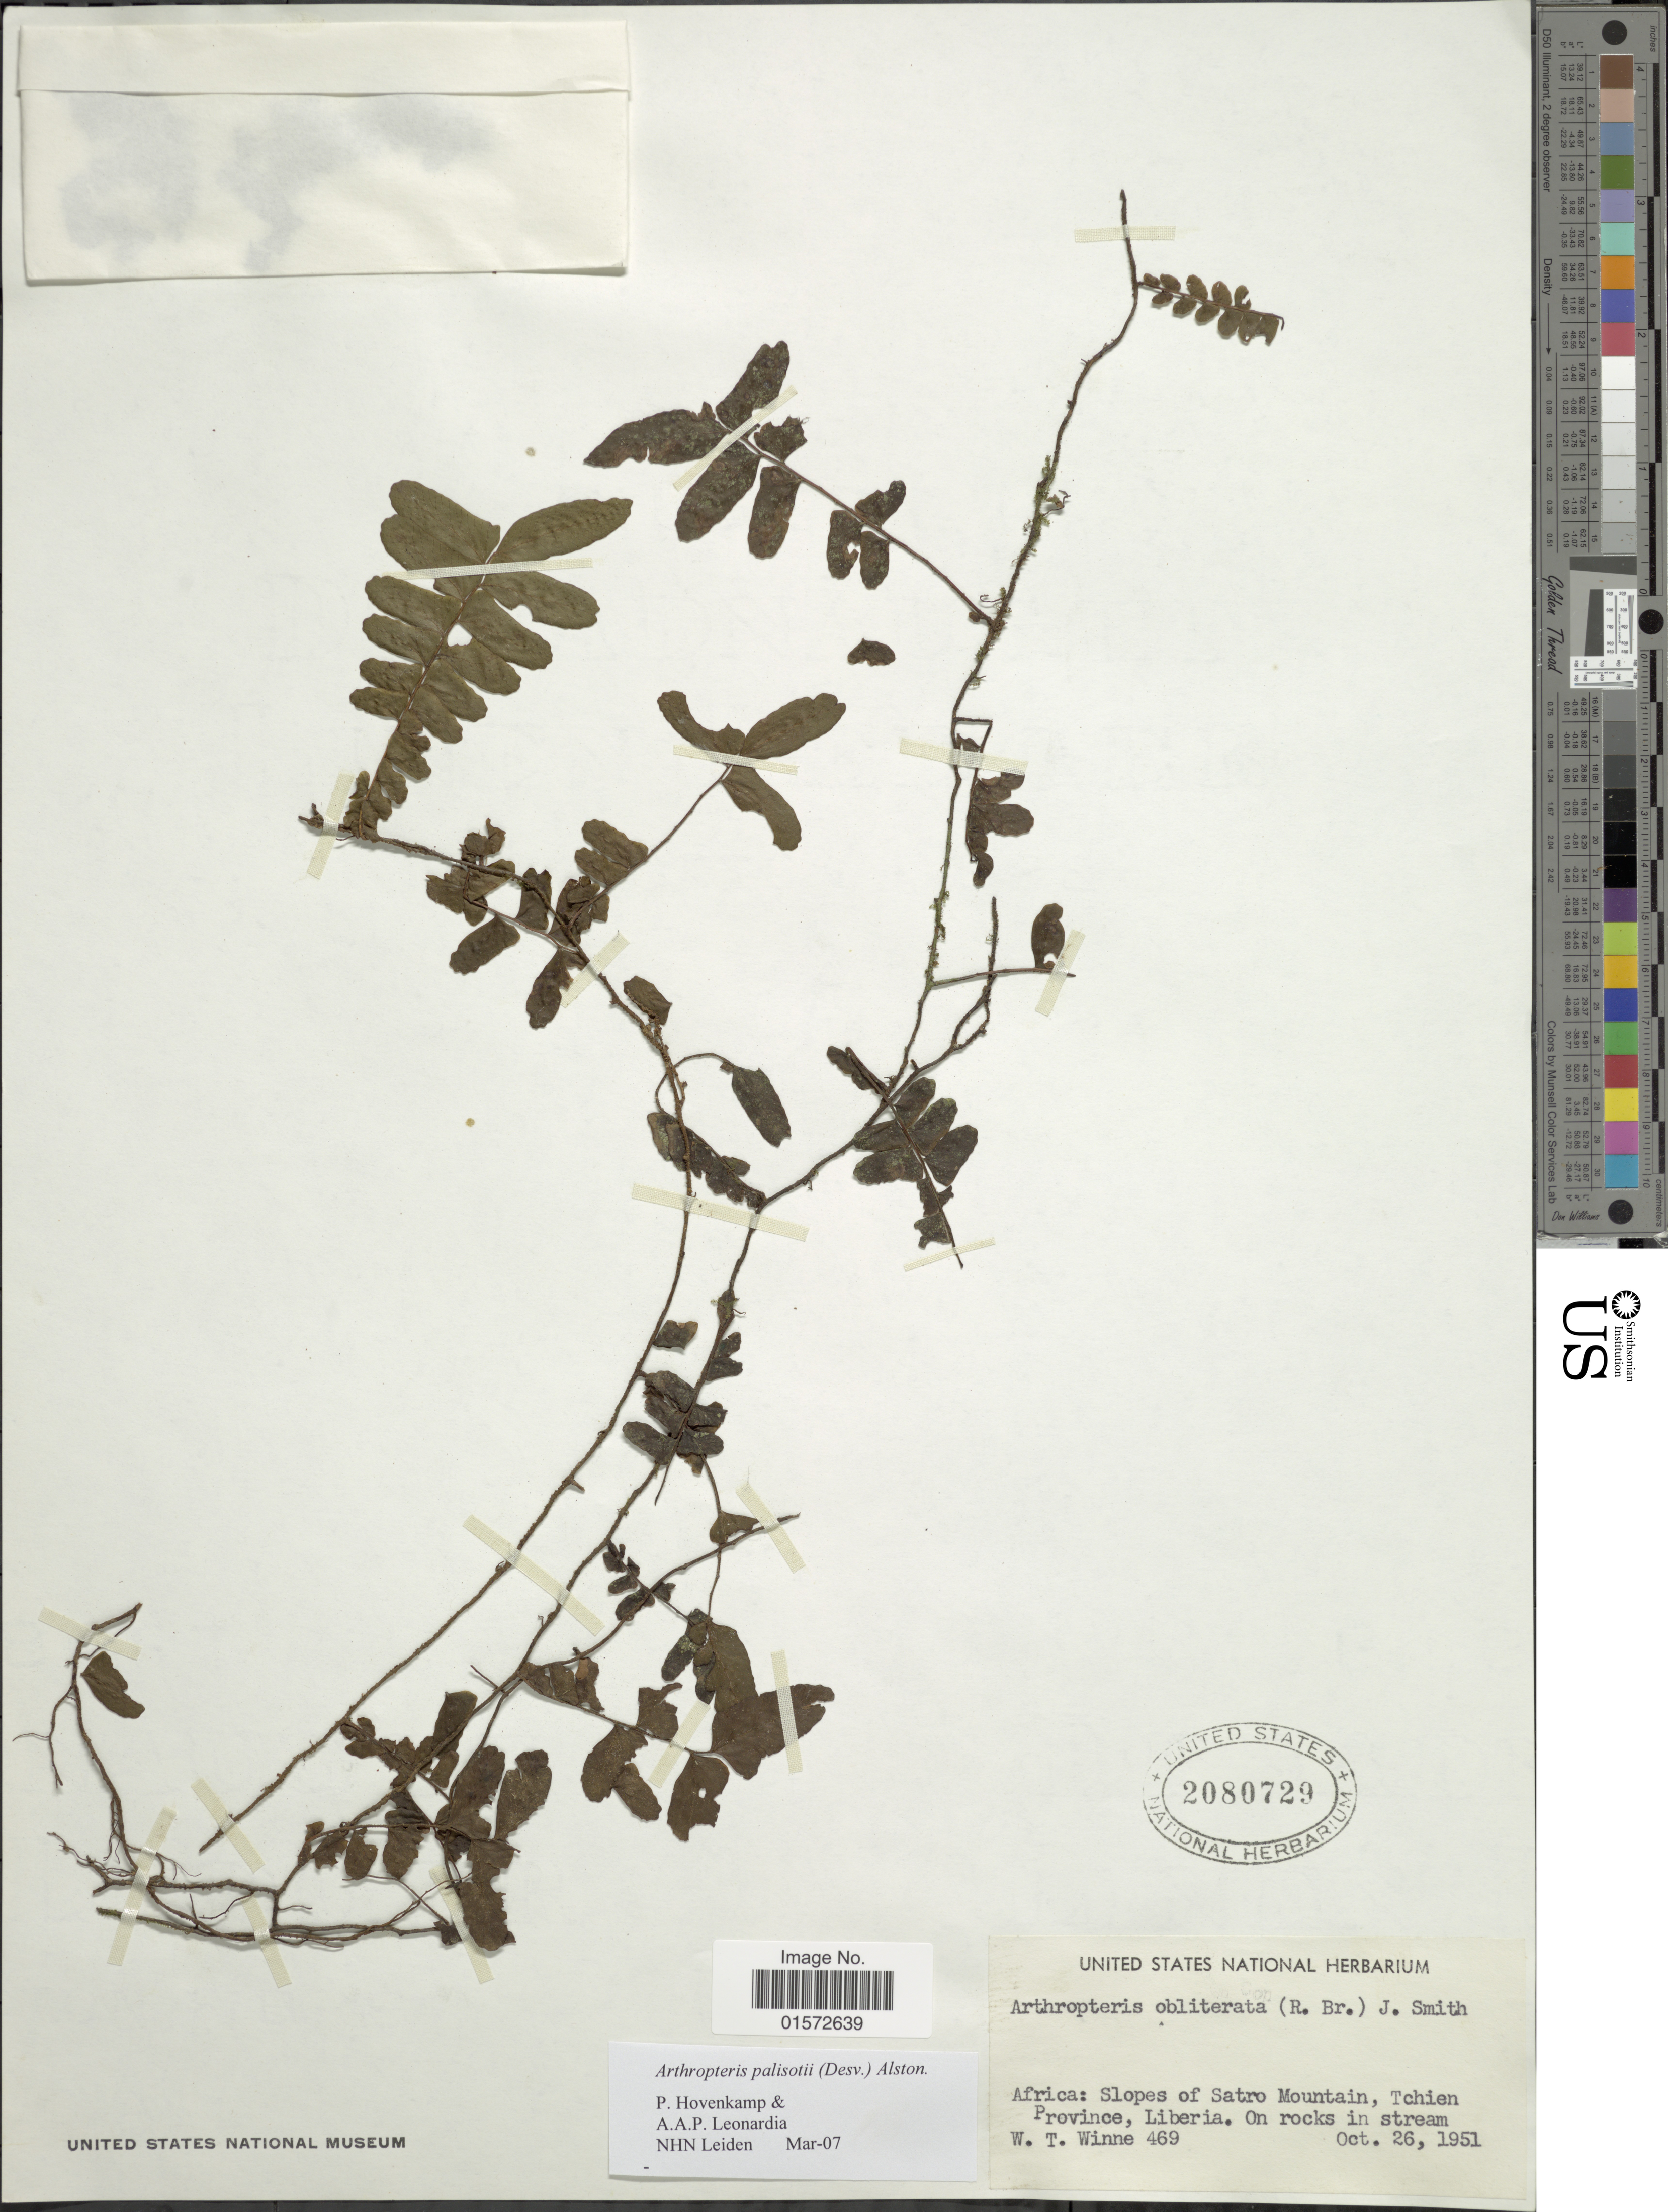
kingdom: Plantae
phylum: Tracheophyta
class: Polypodiopsida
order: Polypodiales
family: Tectariaceae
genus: Arthropteris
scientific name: Arthropteris palisotii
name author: (Desv.) Alston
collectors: W. Winne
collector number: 469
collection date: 1951-10-26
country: Liberia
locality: Africa: Slopes of Satro Mountain, Tchien Province, Liberia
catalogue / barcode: US 2080729